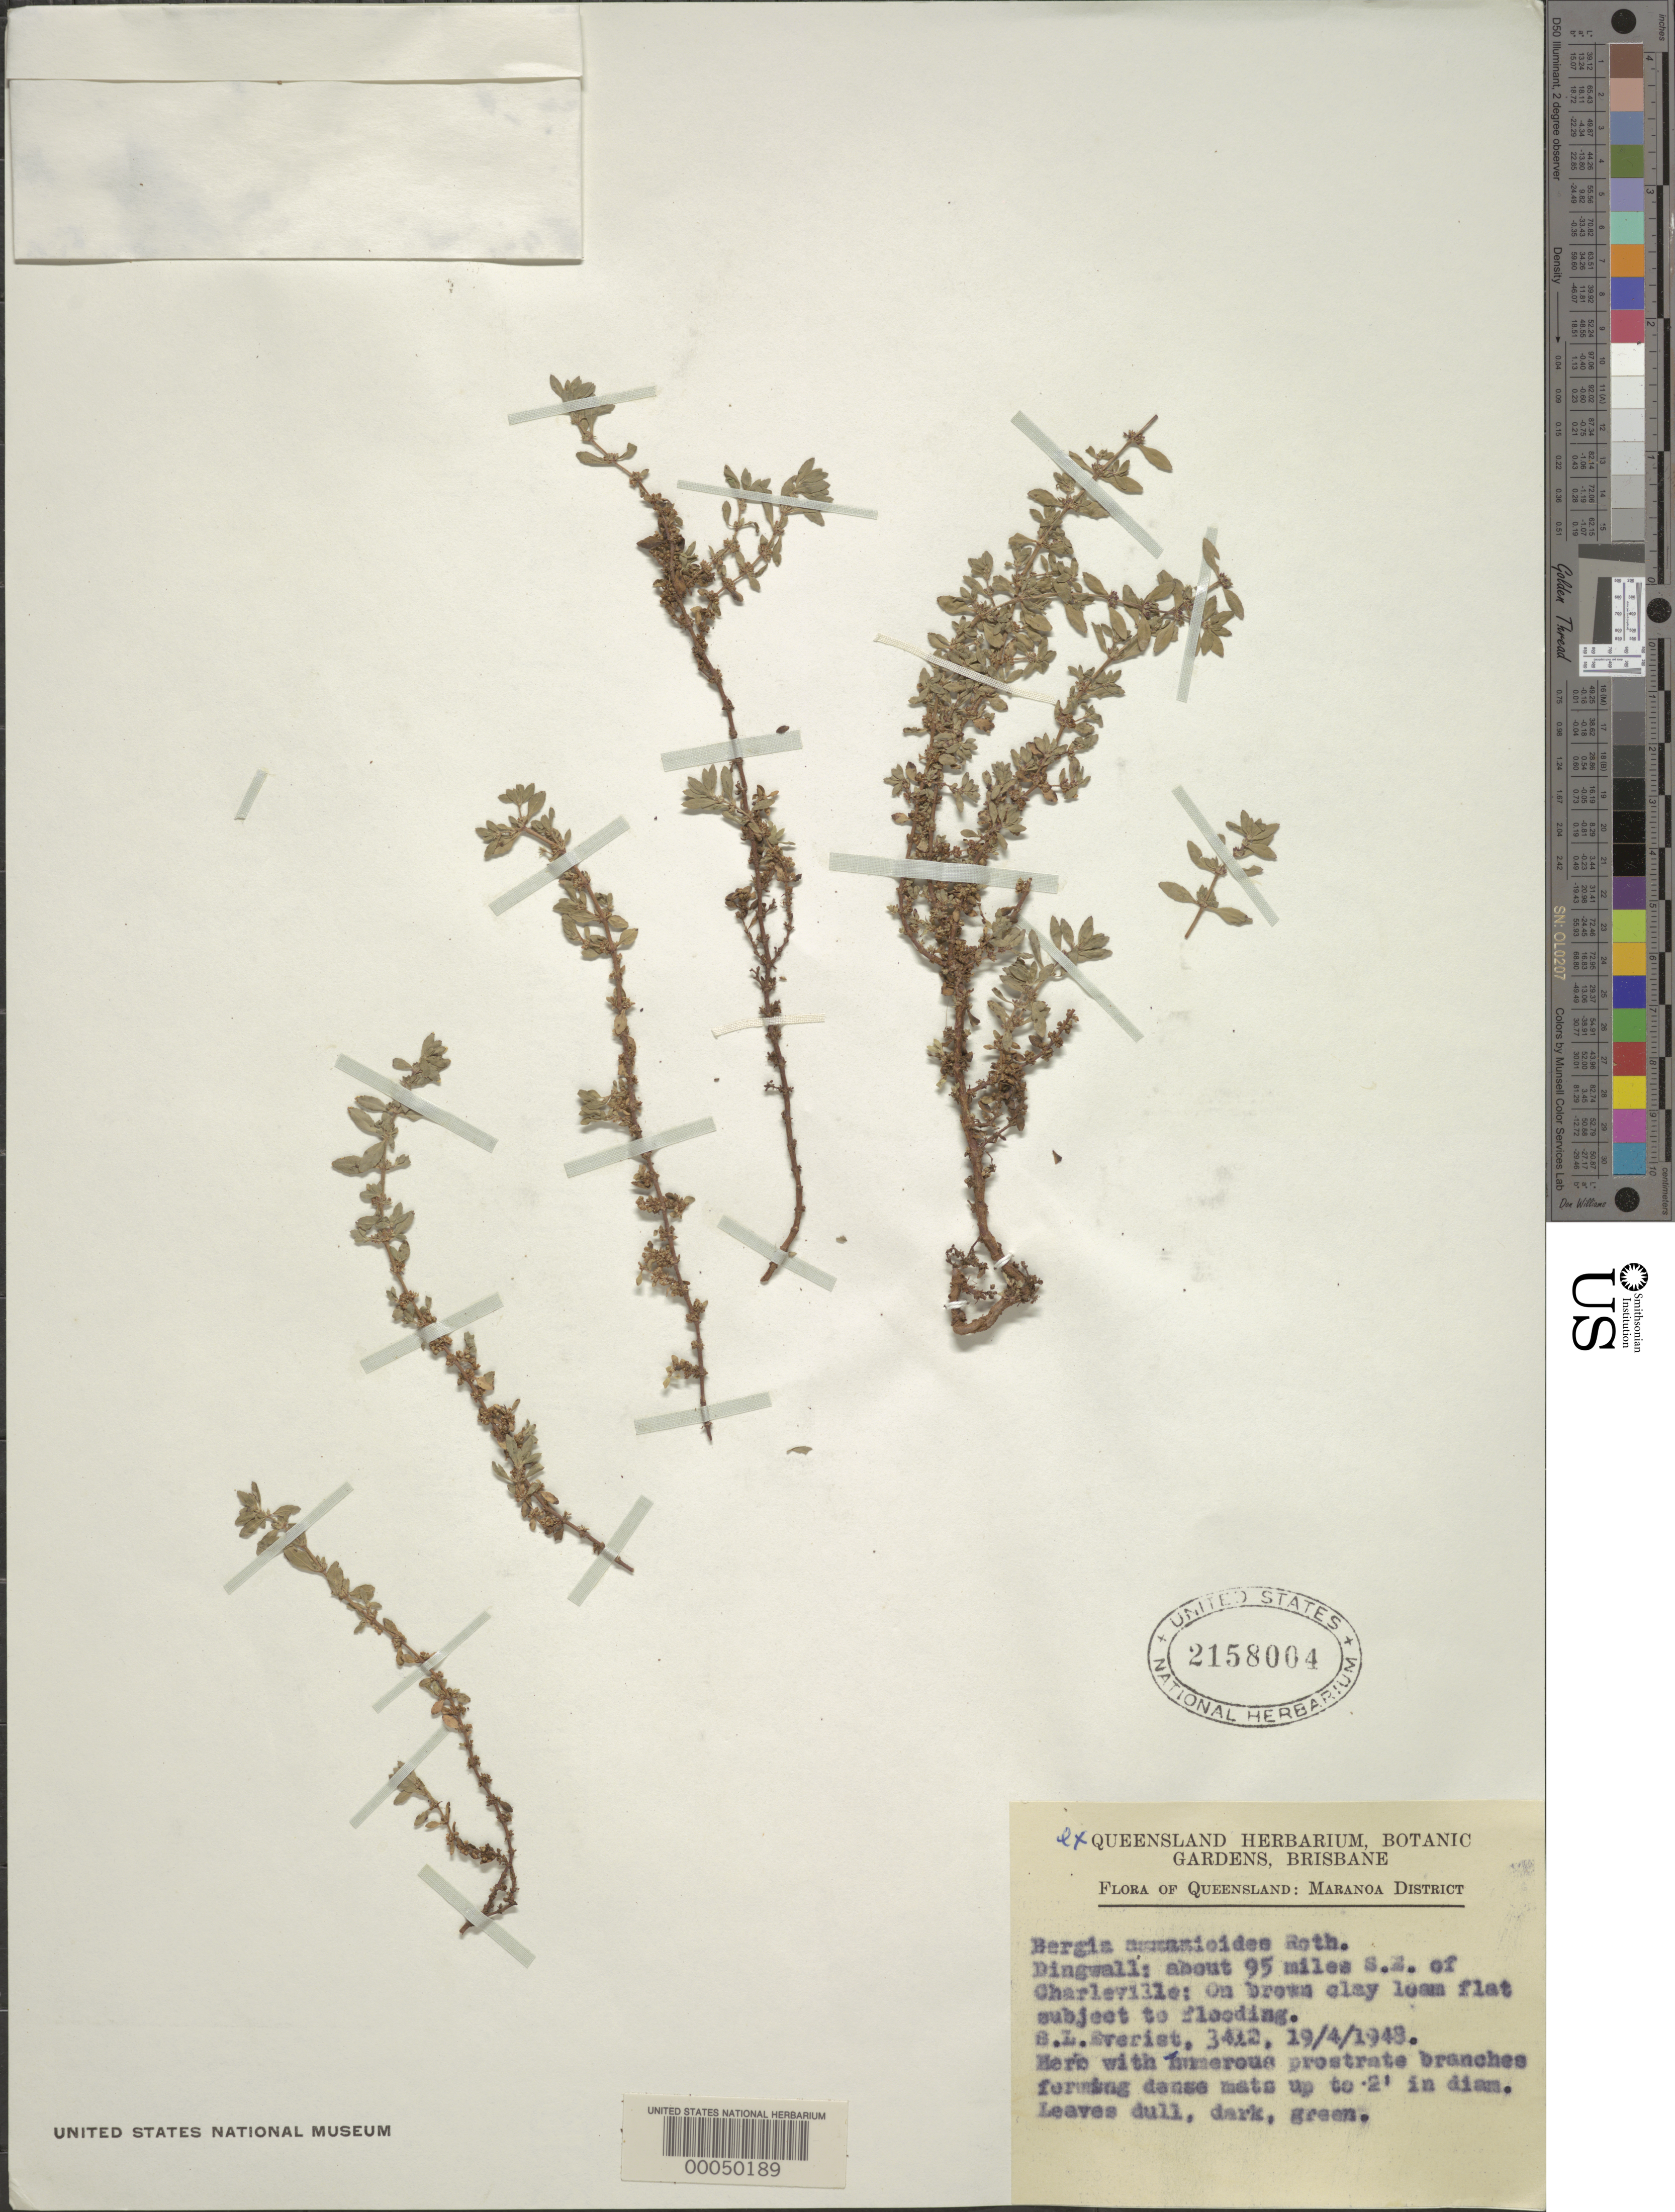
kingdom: Plantae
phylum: Tracheophyta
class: Magnoliopsida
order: Malpighiales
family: Elatinaceae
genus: Bergia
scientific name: Bergia ammannioides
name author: Roxb.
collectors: S. Everist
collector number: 3412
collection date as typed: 19 Apr 1948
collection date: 1948-04-19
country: Australia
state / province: Queensland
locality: Maranoa district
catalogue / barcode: US 2158004